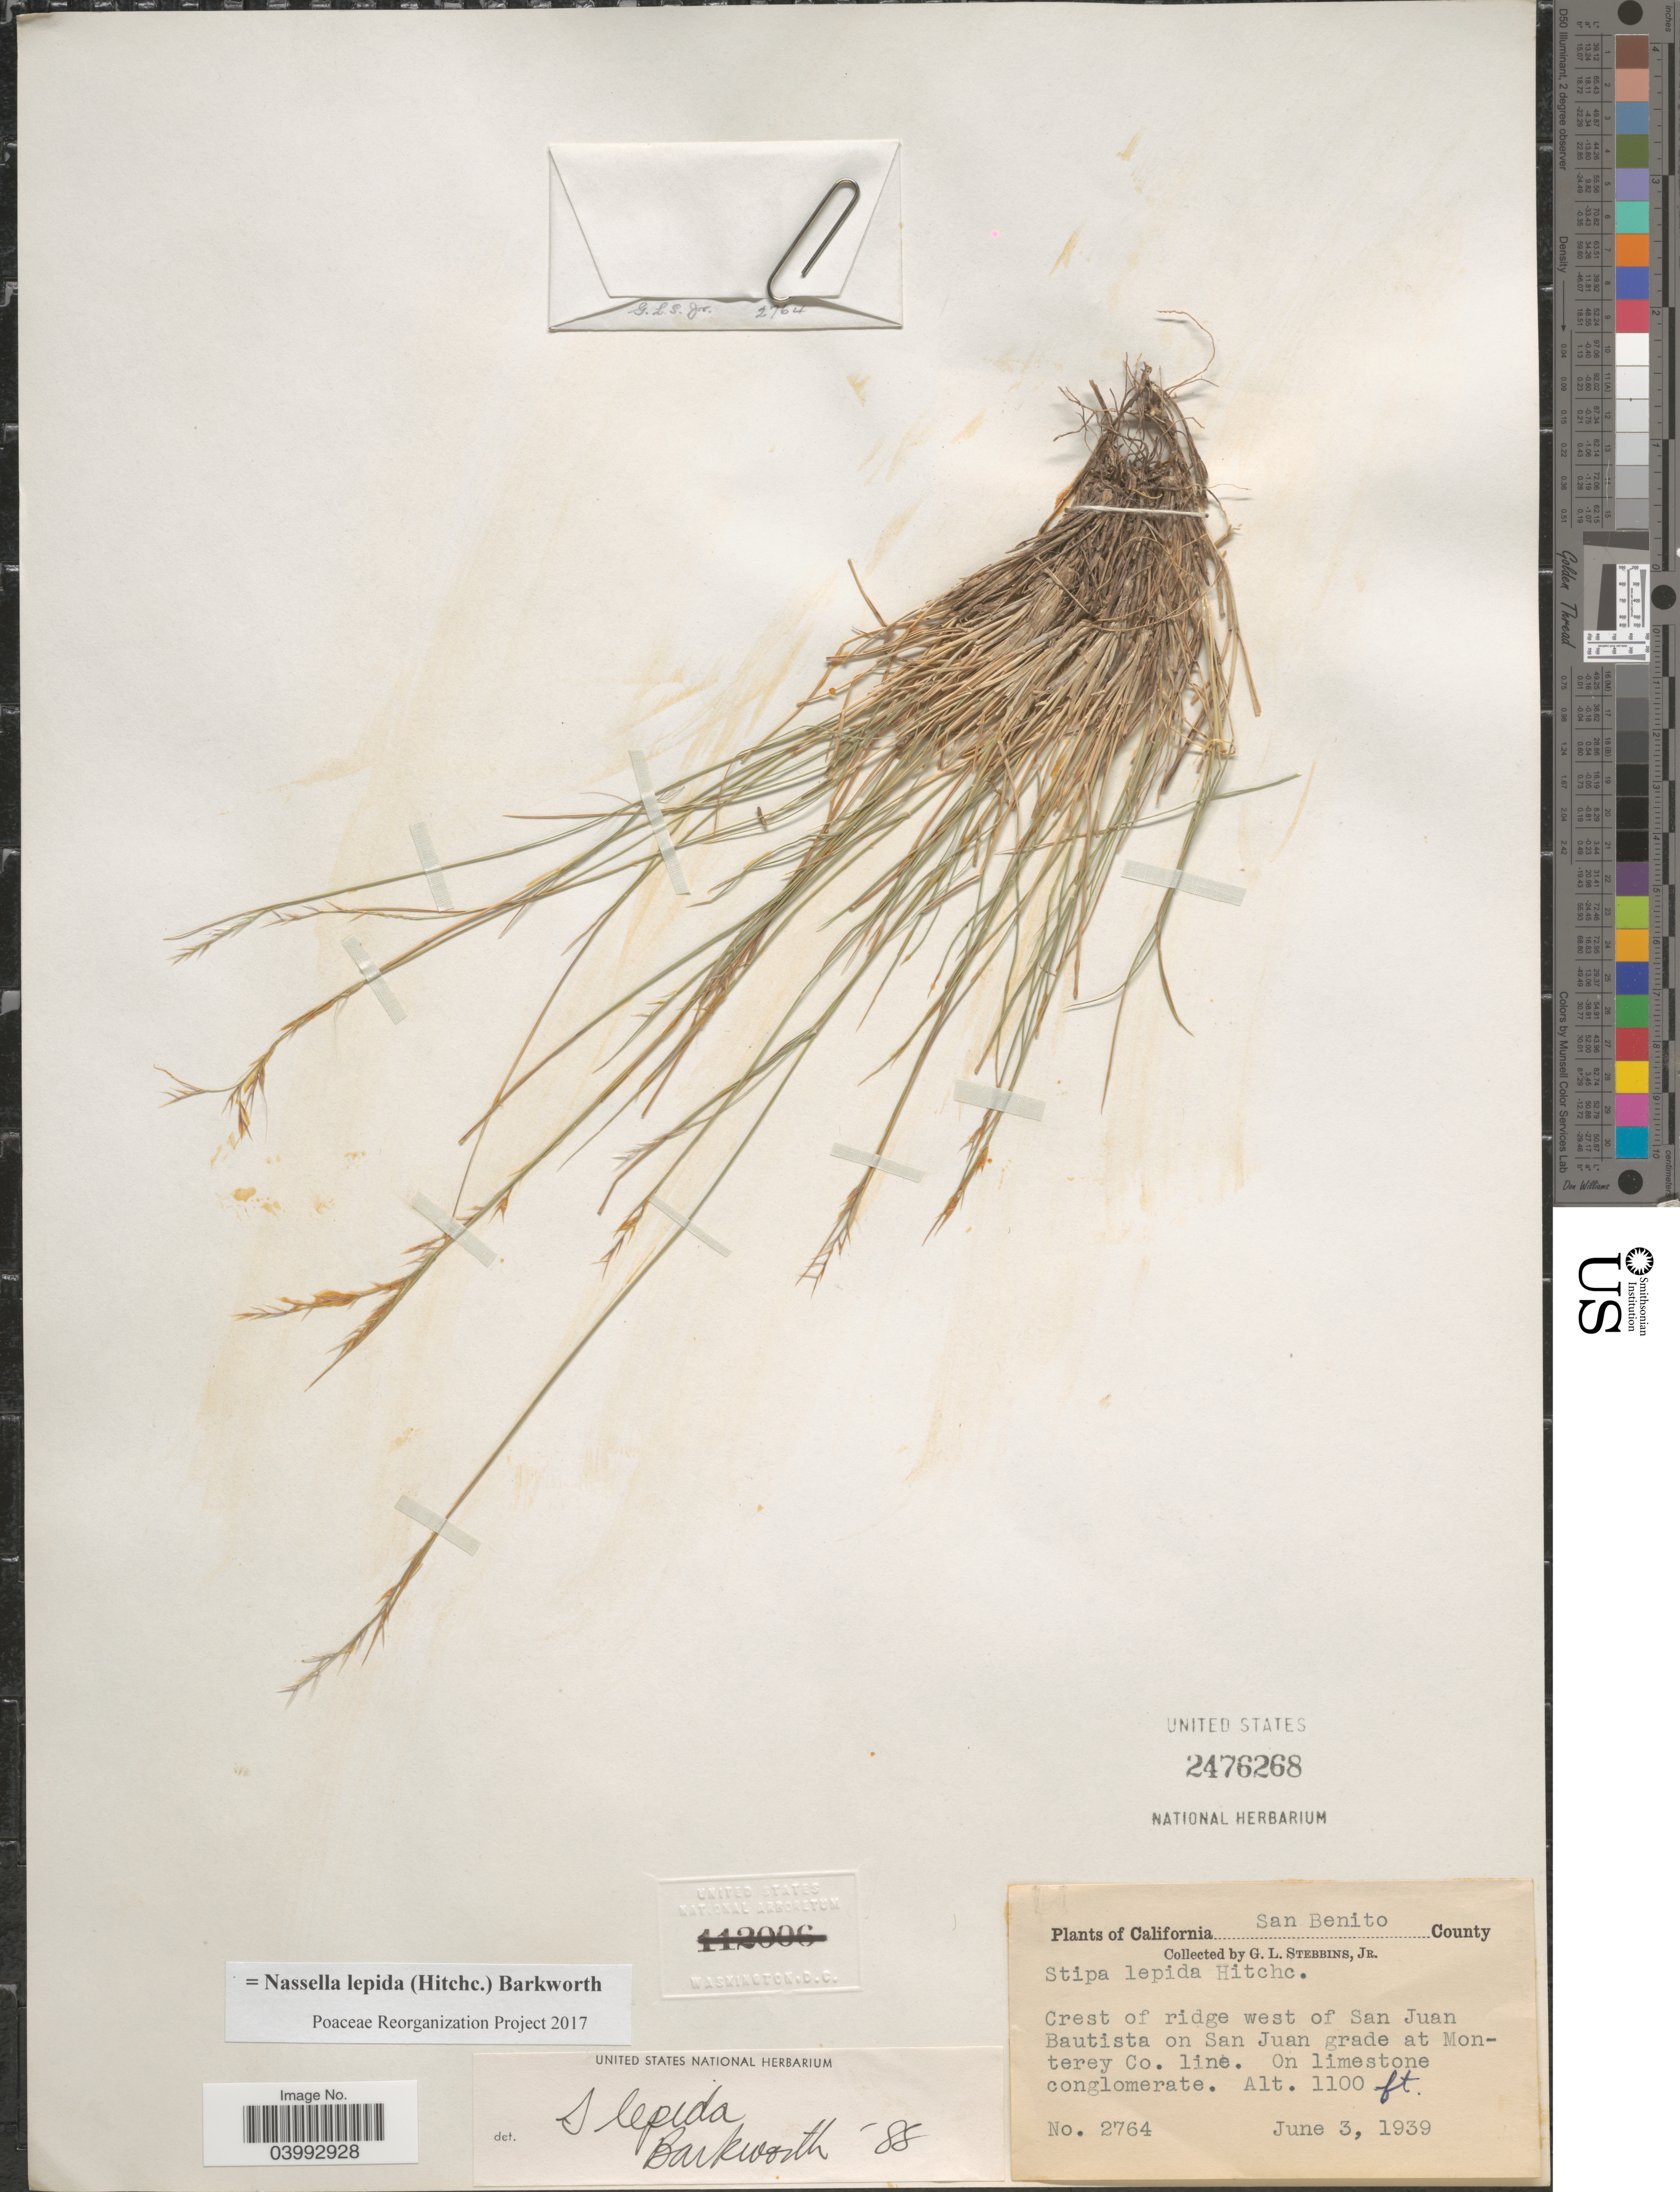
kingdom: Plantae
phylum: Tracheophyta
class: Liliopsida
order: Poales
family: Poaceae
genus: Nassella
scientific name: Nassella lepida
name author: (Hitchc.) Barkworth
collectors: G. L. Stebbins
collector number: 2764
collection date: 1939-06-03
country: United States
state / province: California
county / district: San Benito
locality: San Benito County. Crest of ridge west of San Juan Bautista on San Juan grade at Monterey Co. line.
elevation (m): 335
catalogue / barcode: US 2476268